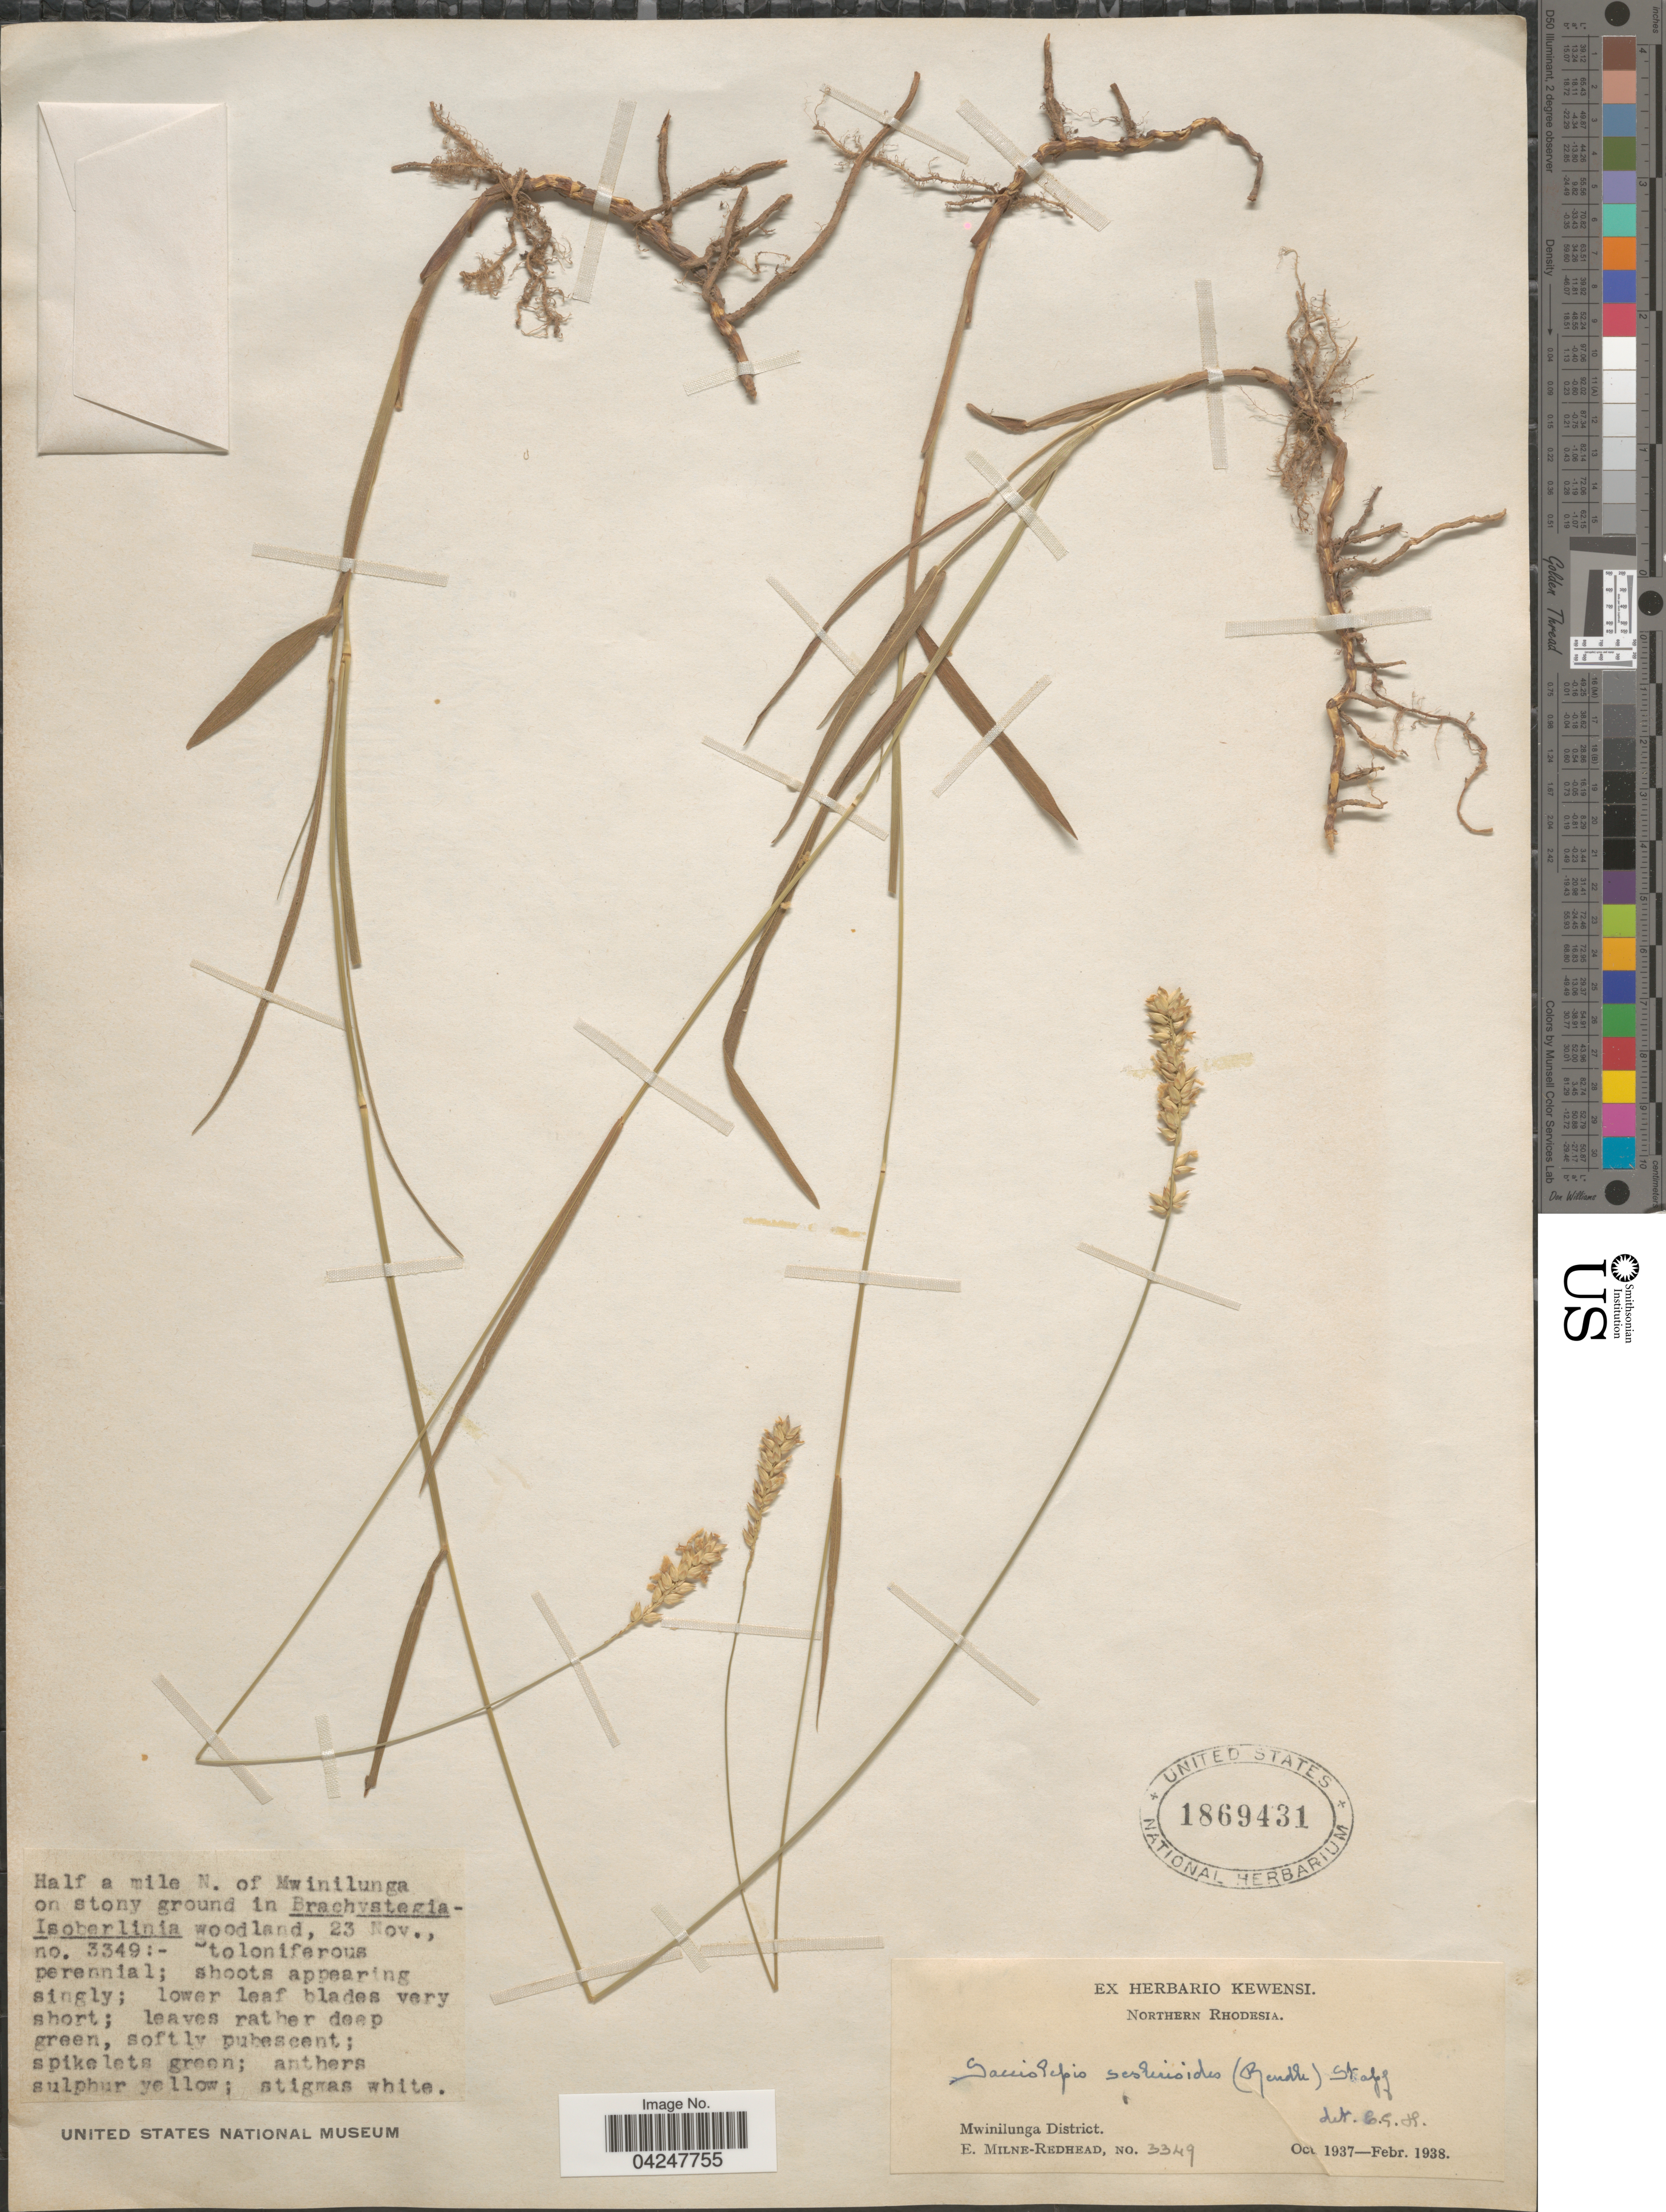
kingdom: Plantae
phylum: Tracheophyta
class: Liliopsida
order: Poales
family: Poaceae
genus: Sacciolepis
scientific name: Sacciolepis seslerioides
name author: (Rendle) Stapf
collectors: E. W. Milne-Redhead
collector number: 3349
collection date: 1937-11-23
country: Zambia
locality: Northern Rhodesia. Mwinilunga District. Half a mile N. of Mwinilunga.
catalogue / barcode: US 1869431